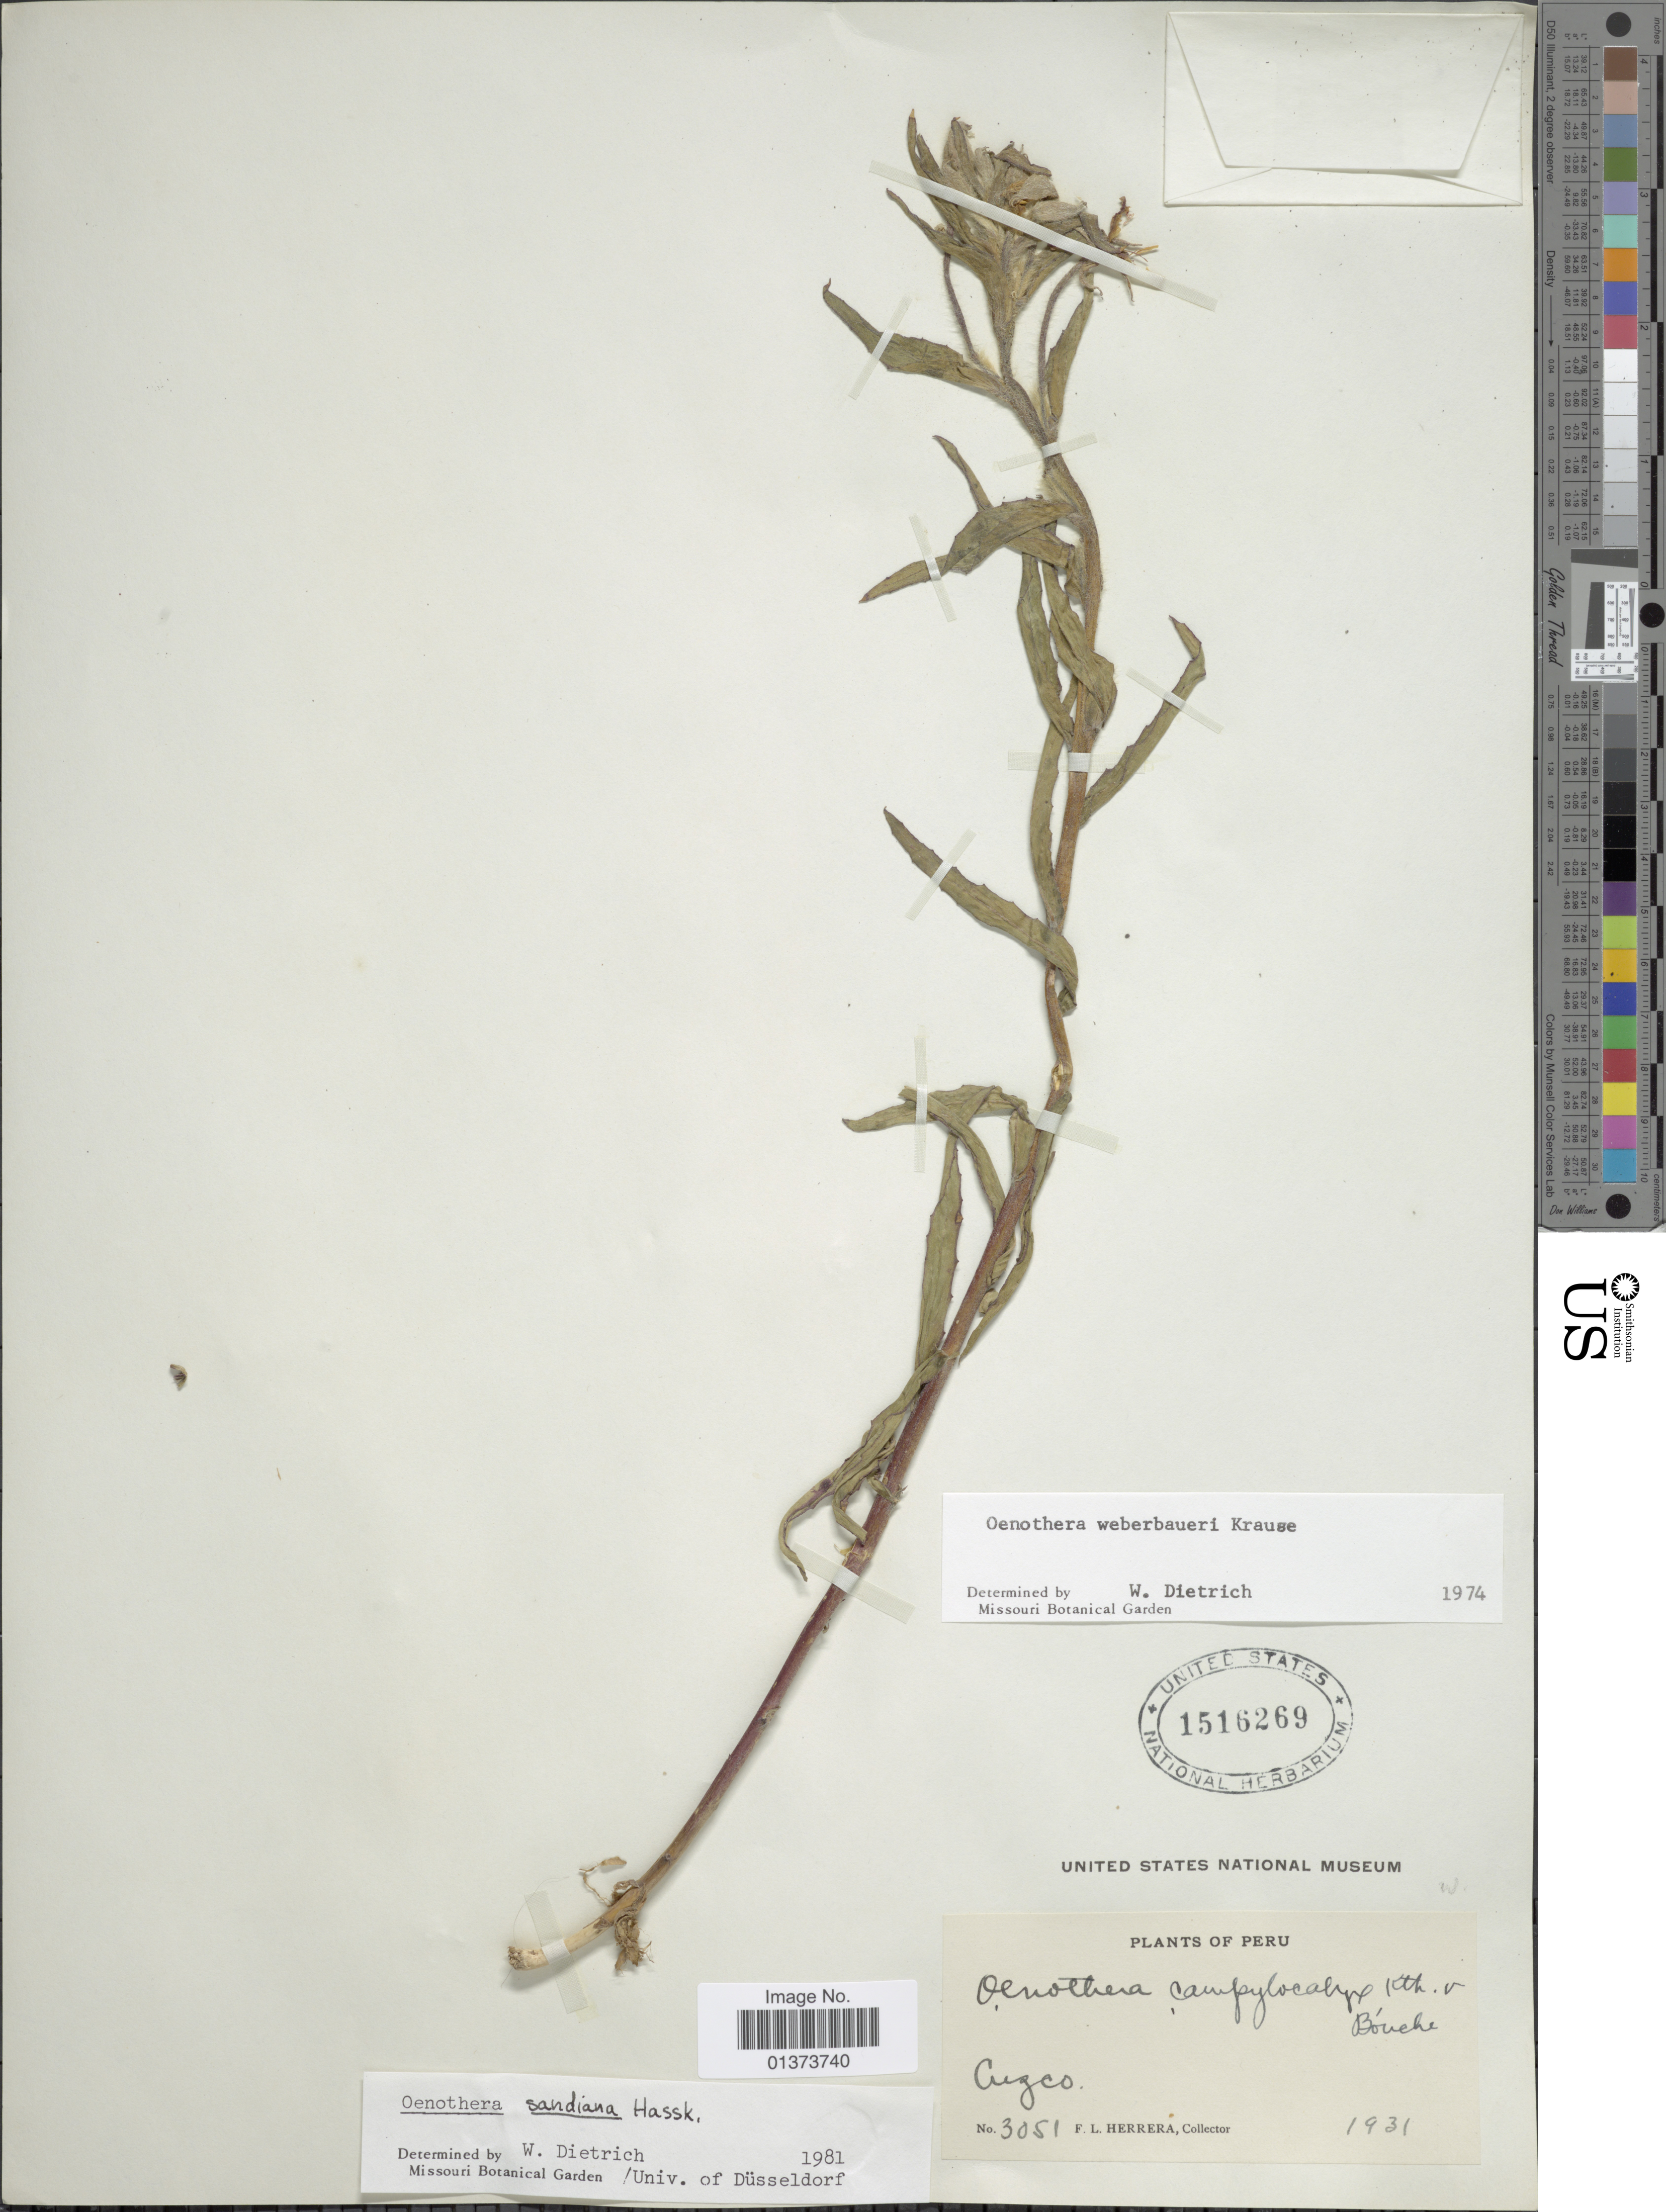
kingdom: Plantae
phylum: Tracheophyta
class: Magnoliopsida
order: Myrtales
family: Onagraceae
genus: Oenothera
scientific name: Oenothera sandiana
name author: Hassk.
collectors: F. L. Herrera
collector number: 3051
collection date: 1931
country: Peru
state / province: Cusco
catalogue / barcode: US 1516269